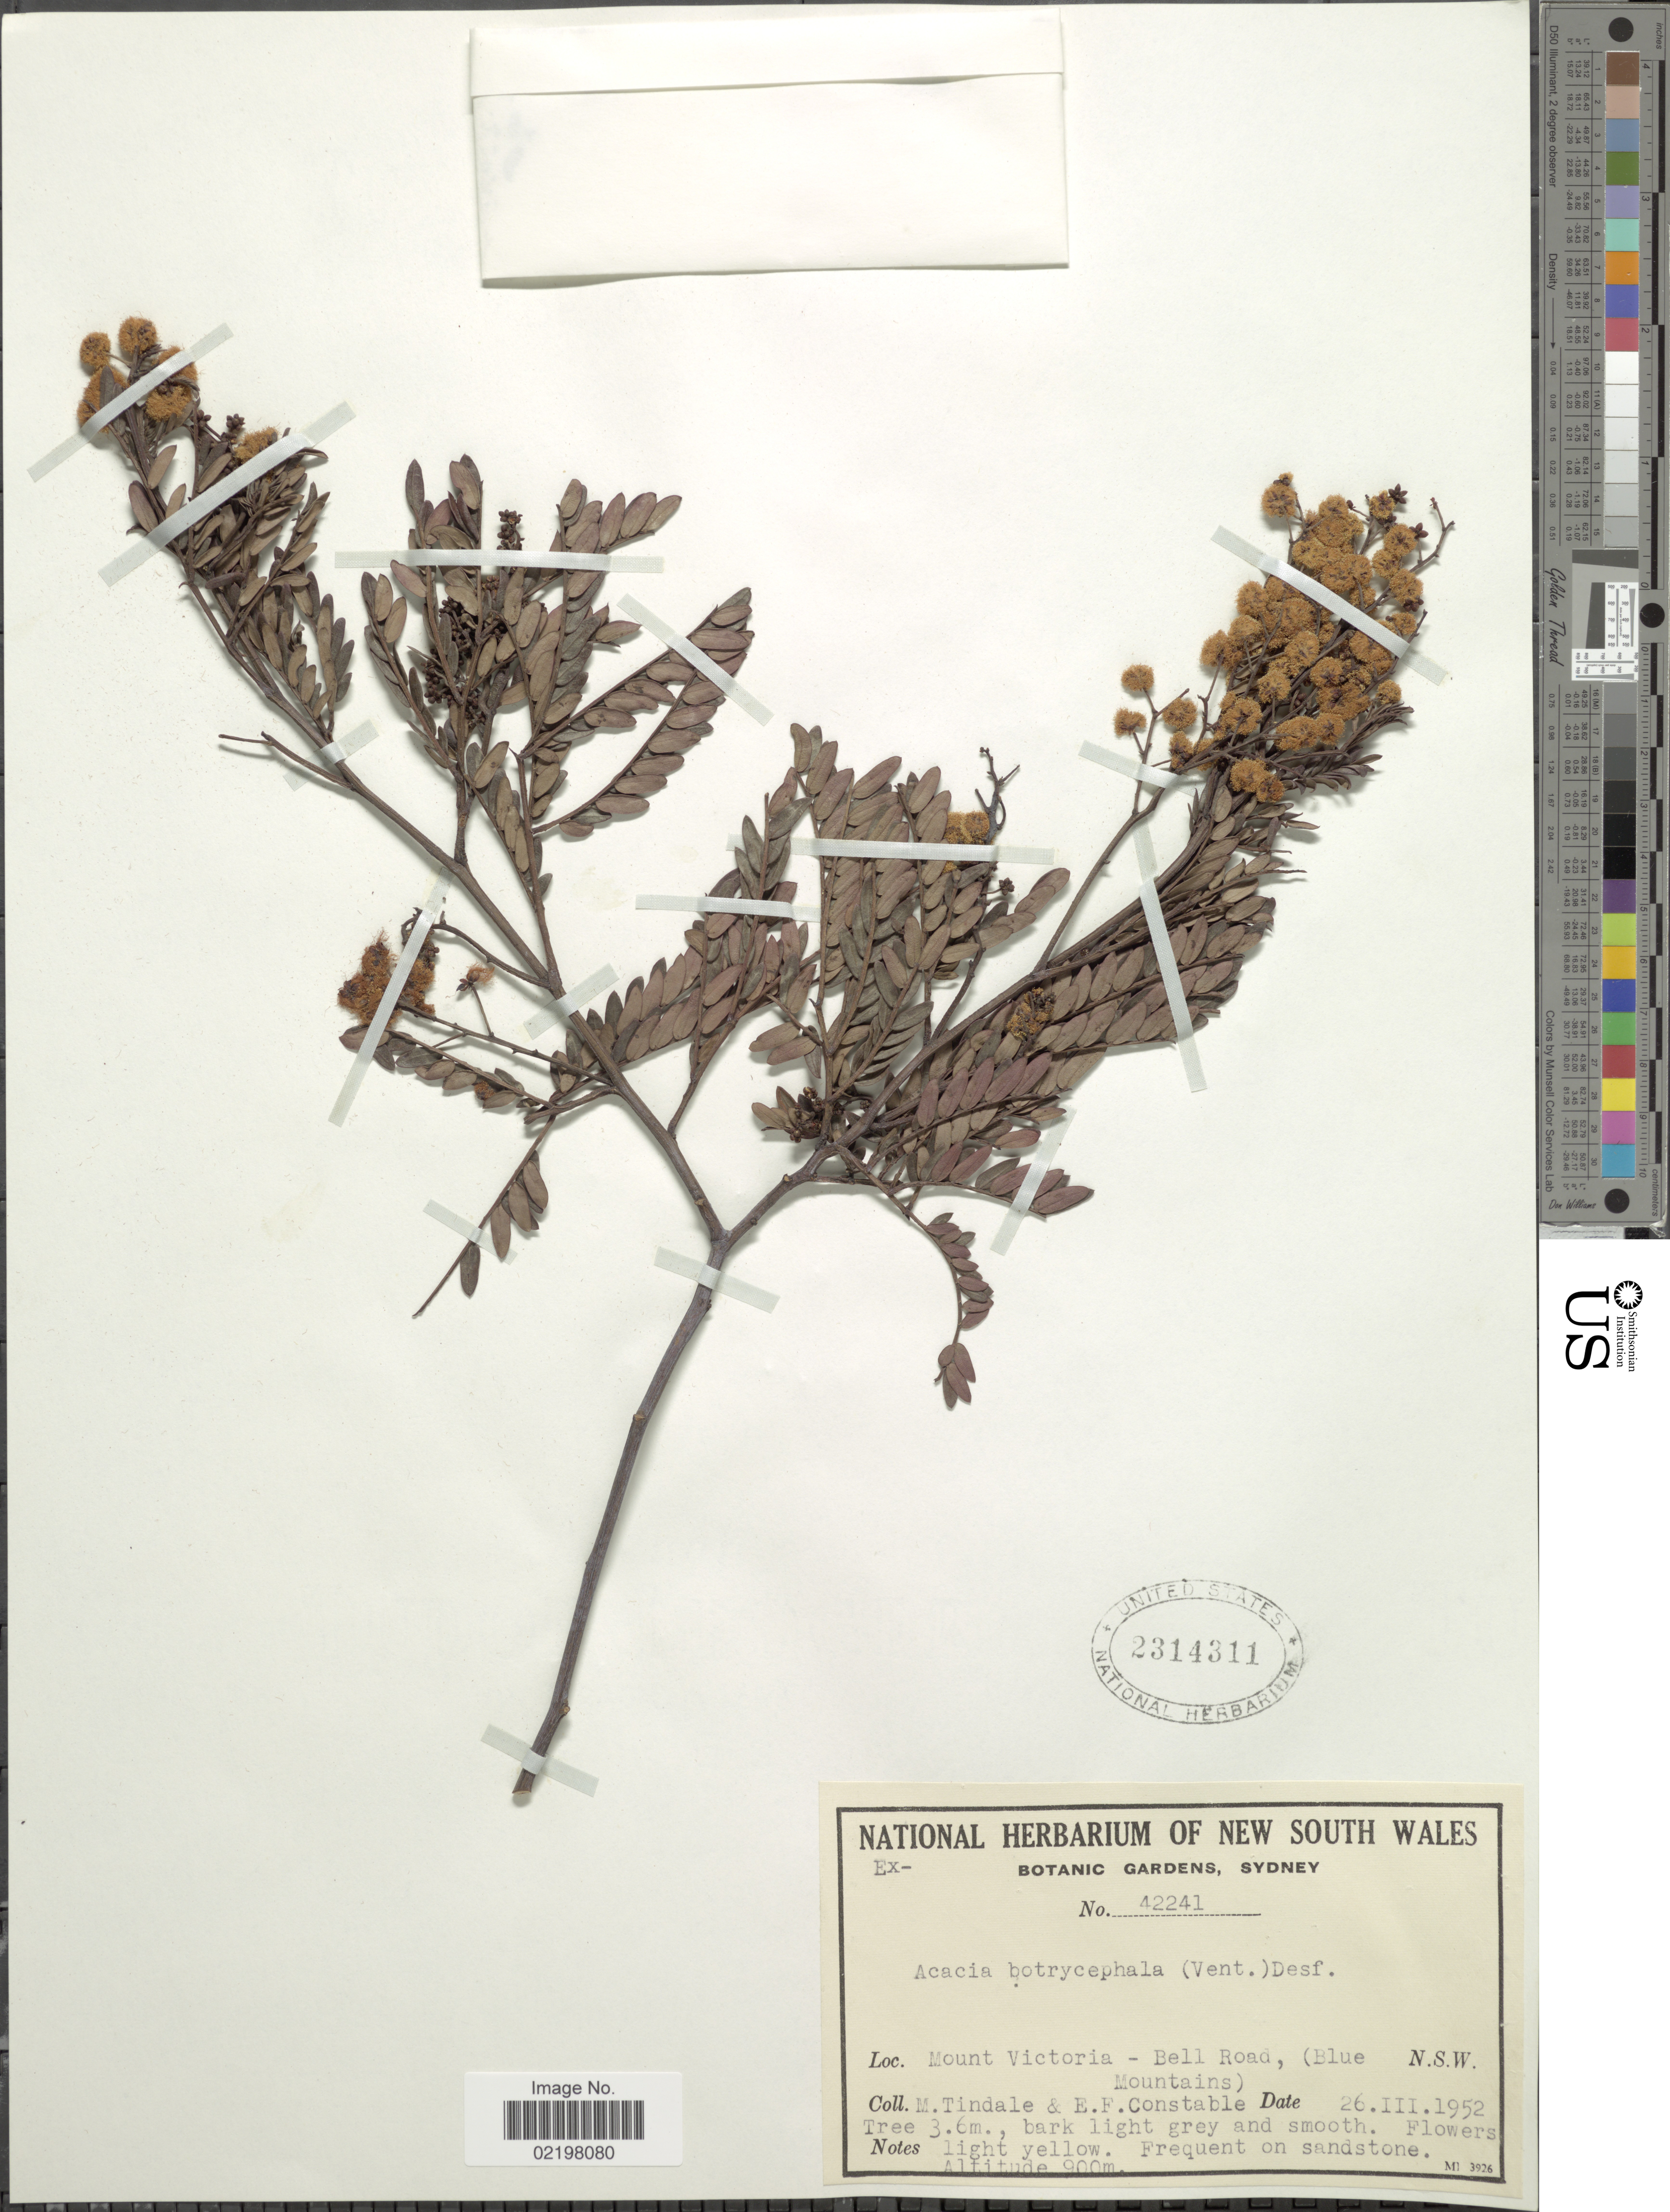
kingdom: Plantae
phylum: Tracheophyta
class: Magnoliopsida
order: Fabales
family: Fabaceae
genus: Acacia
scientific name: Acacia botryocephala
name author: (Vent.) Desf.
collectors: M. D. Tindale & E. F. Constable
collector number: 42241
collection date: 1952-03-26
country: Australia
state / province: New South Wales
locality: Mount Victoria, Bell Road, (Blue Mountains) N.S.W.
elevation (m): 900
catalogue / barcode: US 2314311